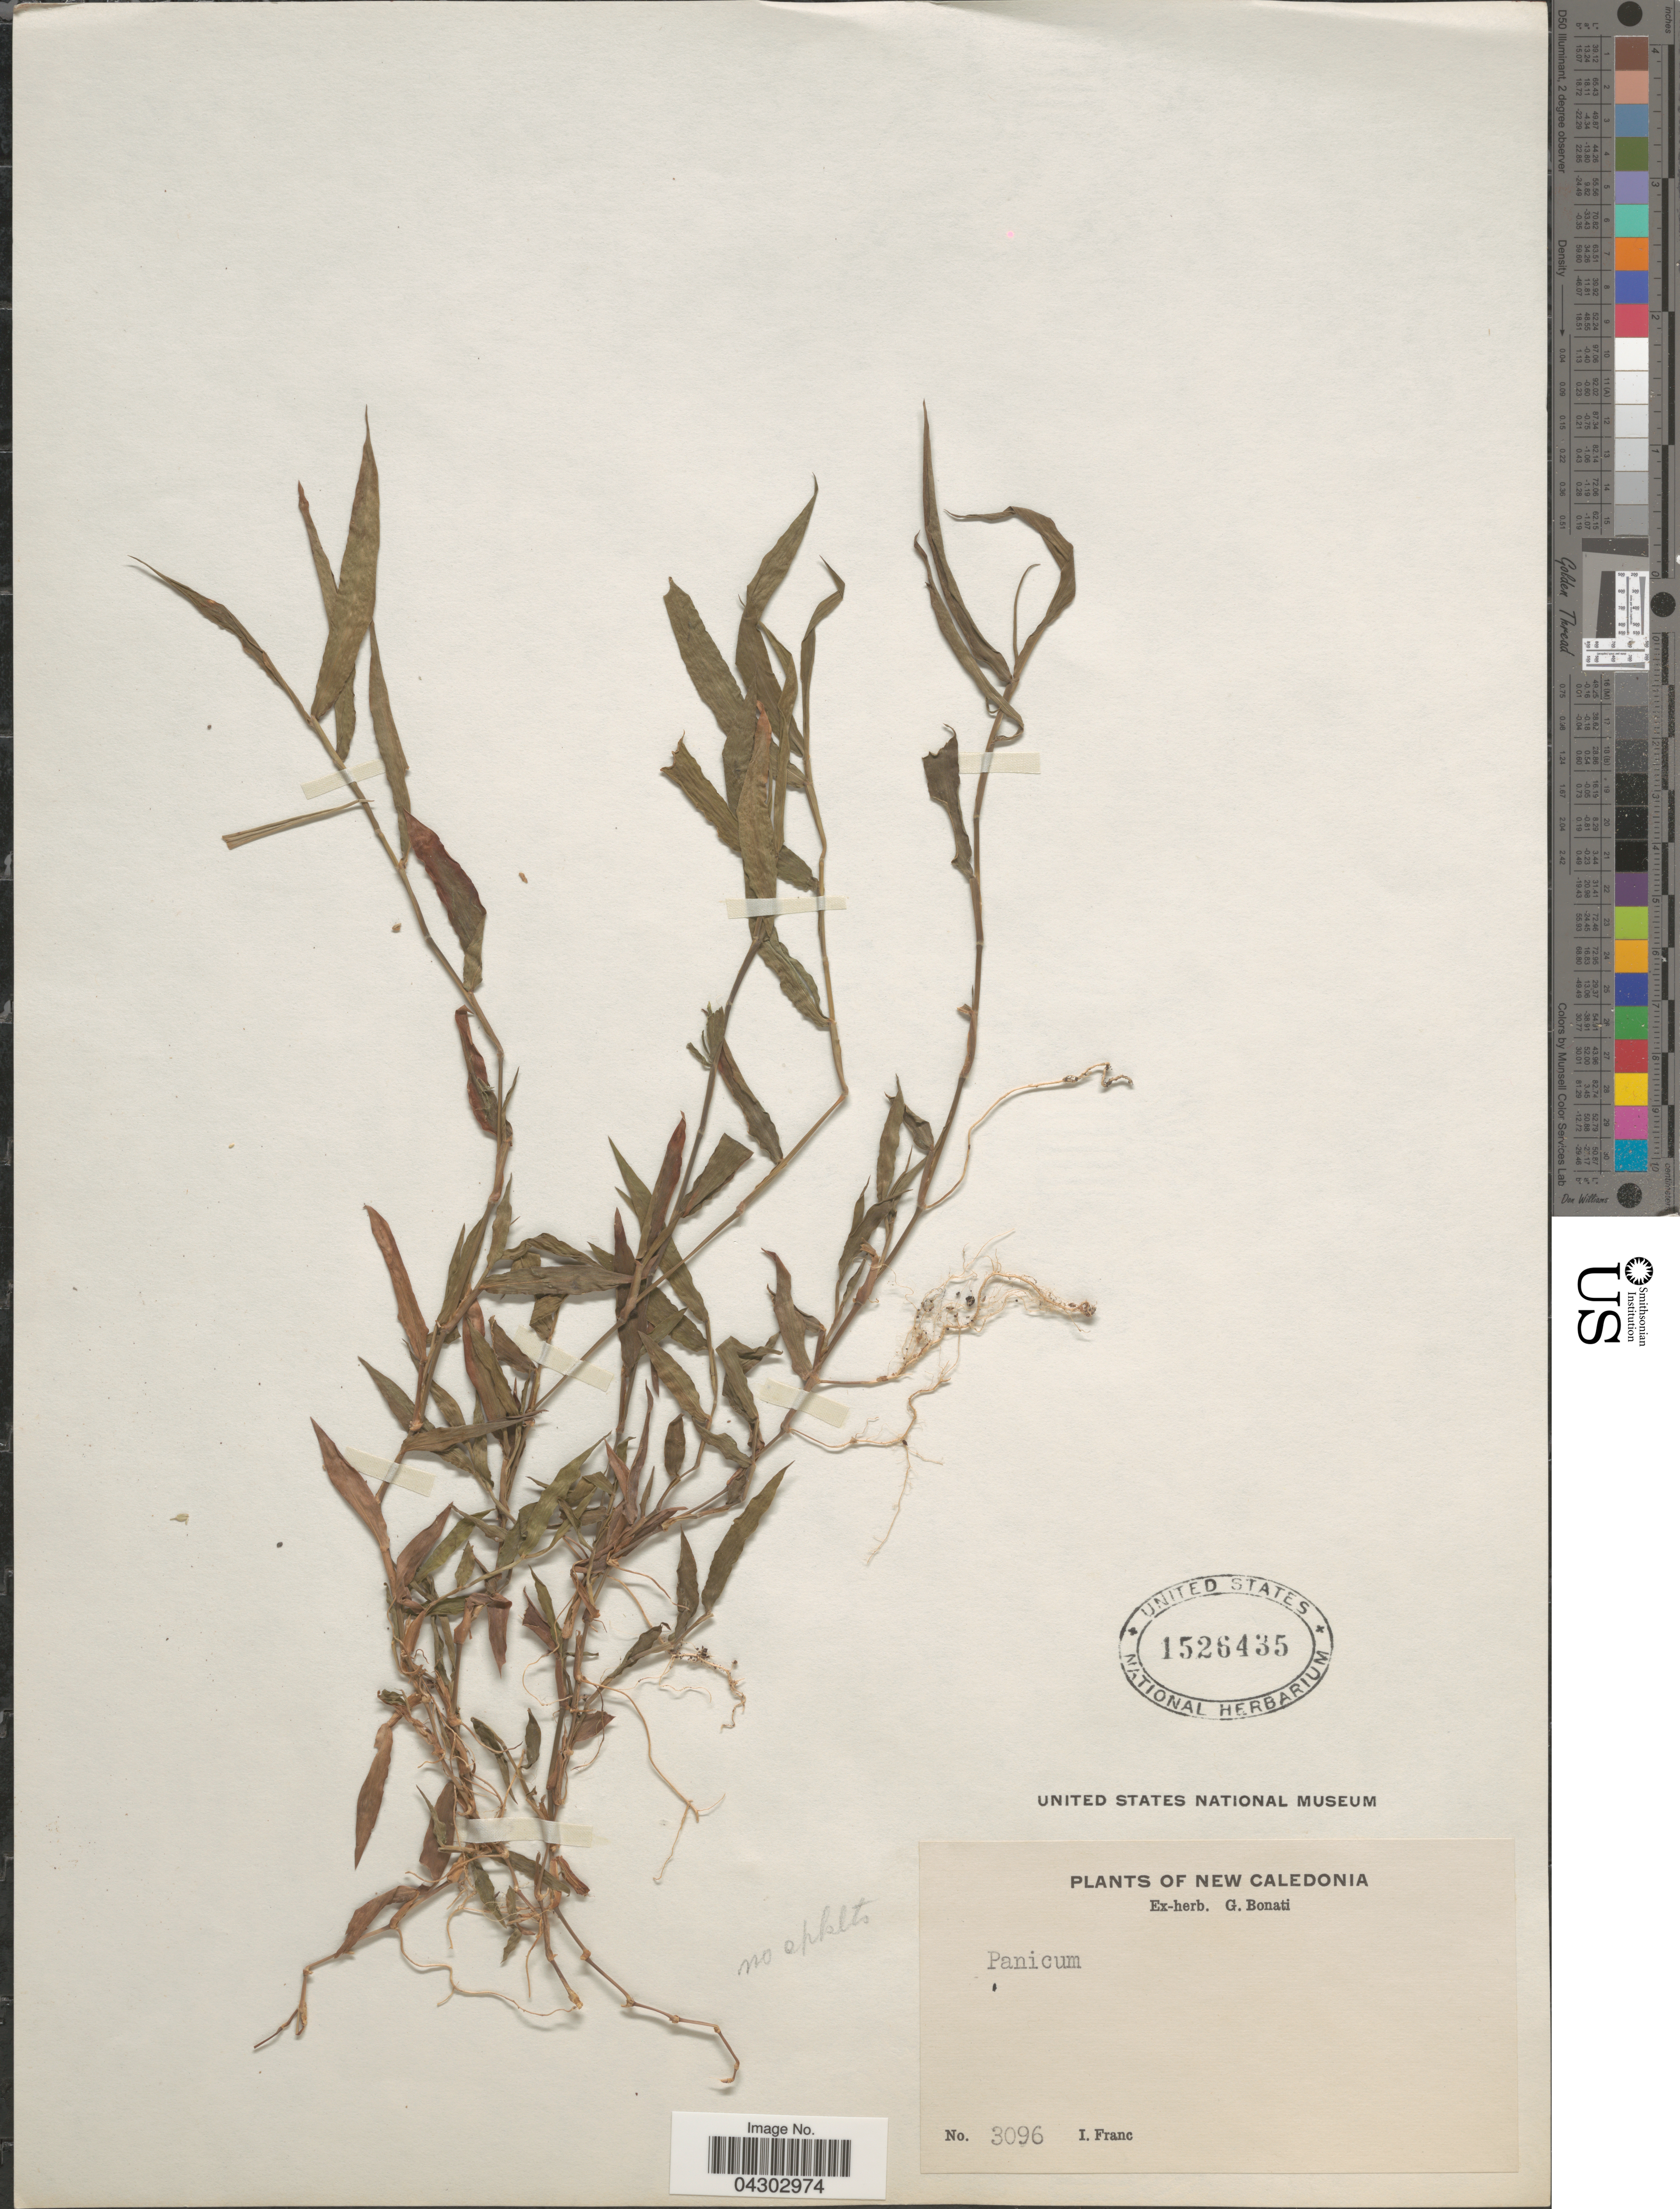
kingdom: Plantae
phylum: Tracheophyta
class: Liliopsida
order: Poales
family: Poaceae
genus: Panicum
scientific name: Panicum sp.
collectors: I. Franc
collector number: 3096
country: New Caledonia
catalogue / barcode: US 1526435